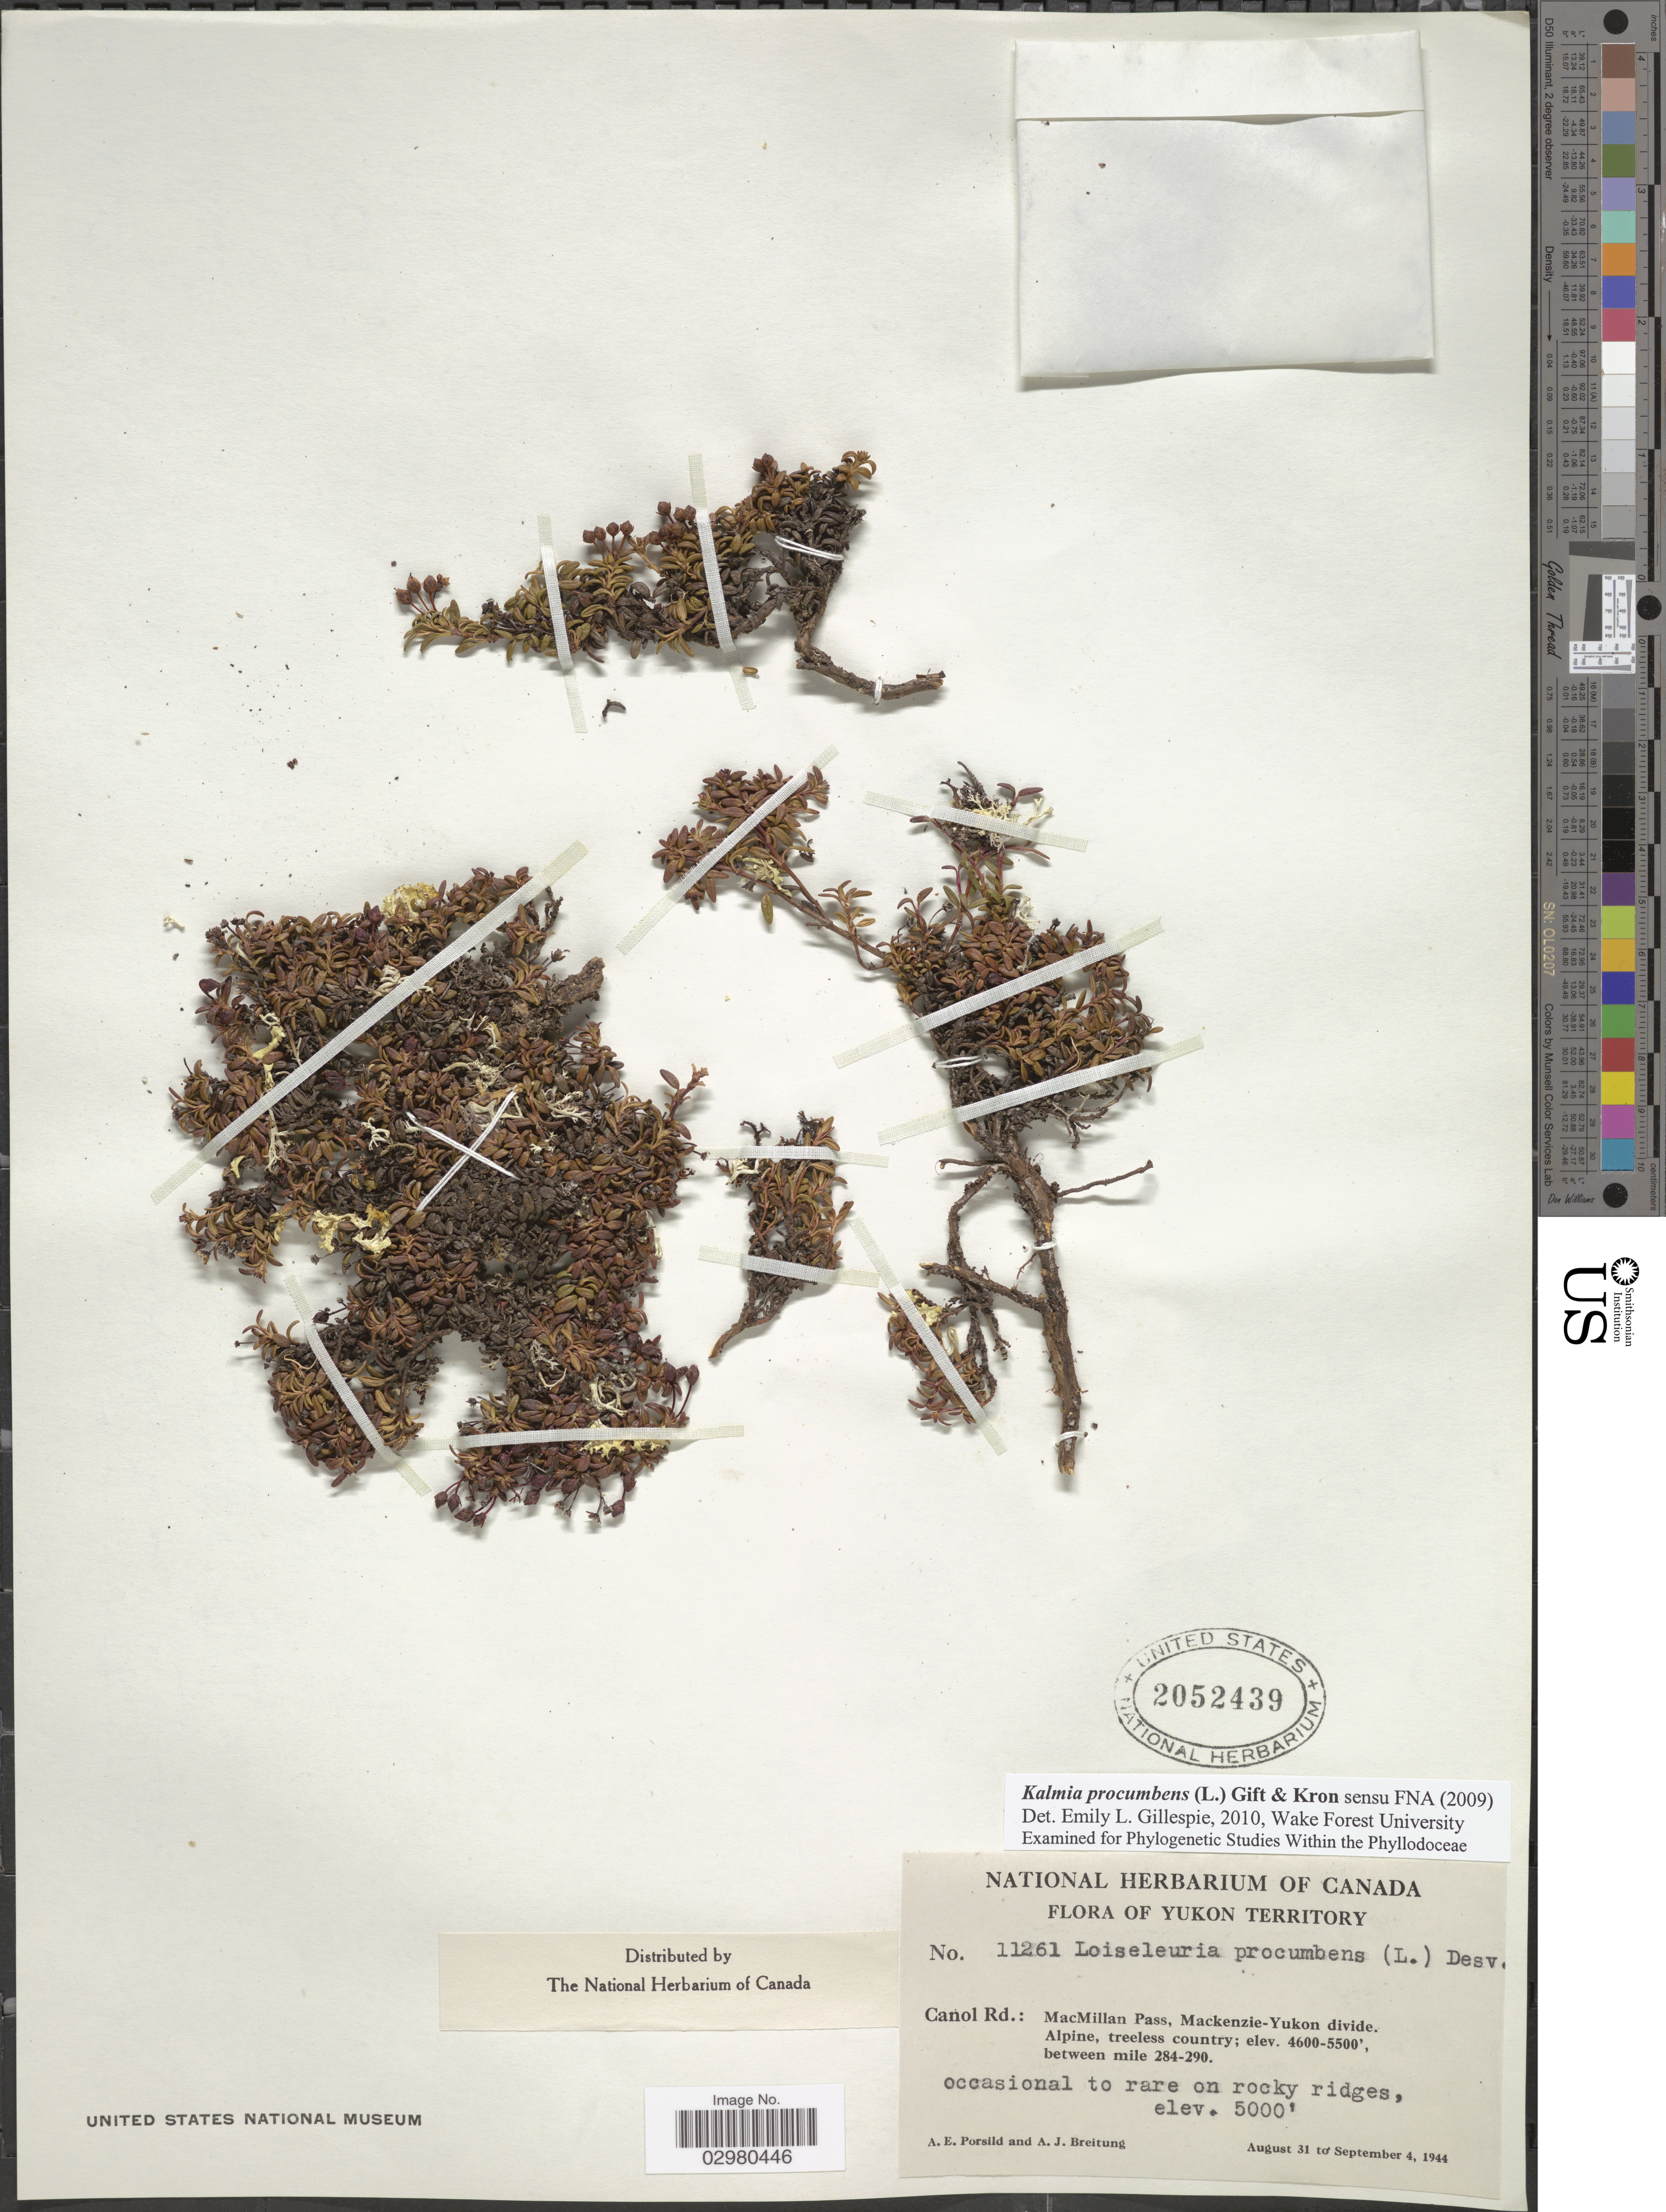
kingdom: Plantae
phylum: Tracheophyta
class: Magnoliopsida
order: Ericales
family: Ericaceae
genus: Loiseleuria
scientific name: Loiseleuria procumbens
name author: (L.) Desv.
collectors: A. E. Porsild & A. Breitung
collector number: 11261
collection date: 1944-08-31/1944-09-04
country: Canada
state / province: Yukon Territory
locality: Canol Rd.: MacMillan Pass, Mackenzie-Yukon divide. Alpine, treeless country; between mile 284-290.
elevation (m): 1524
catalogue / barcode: US 2052439